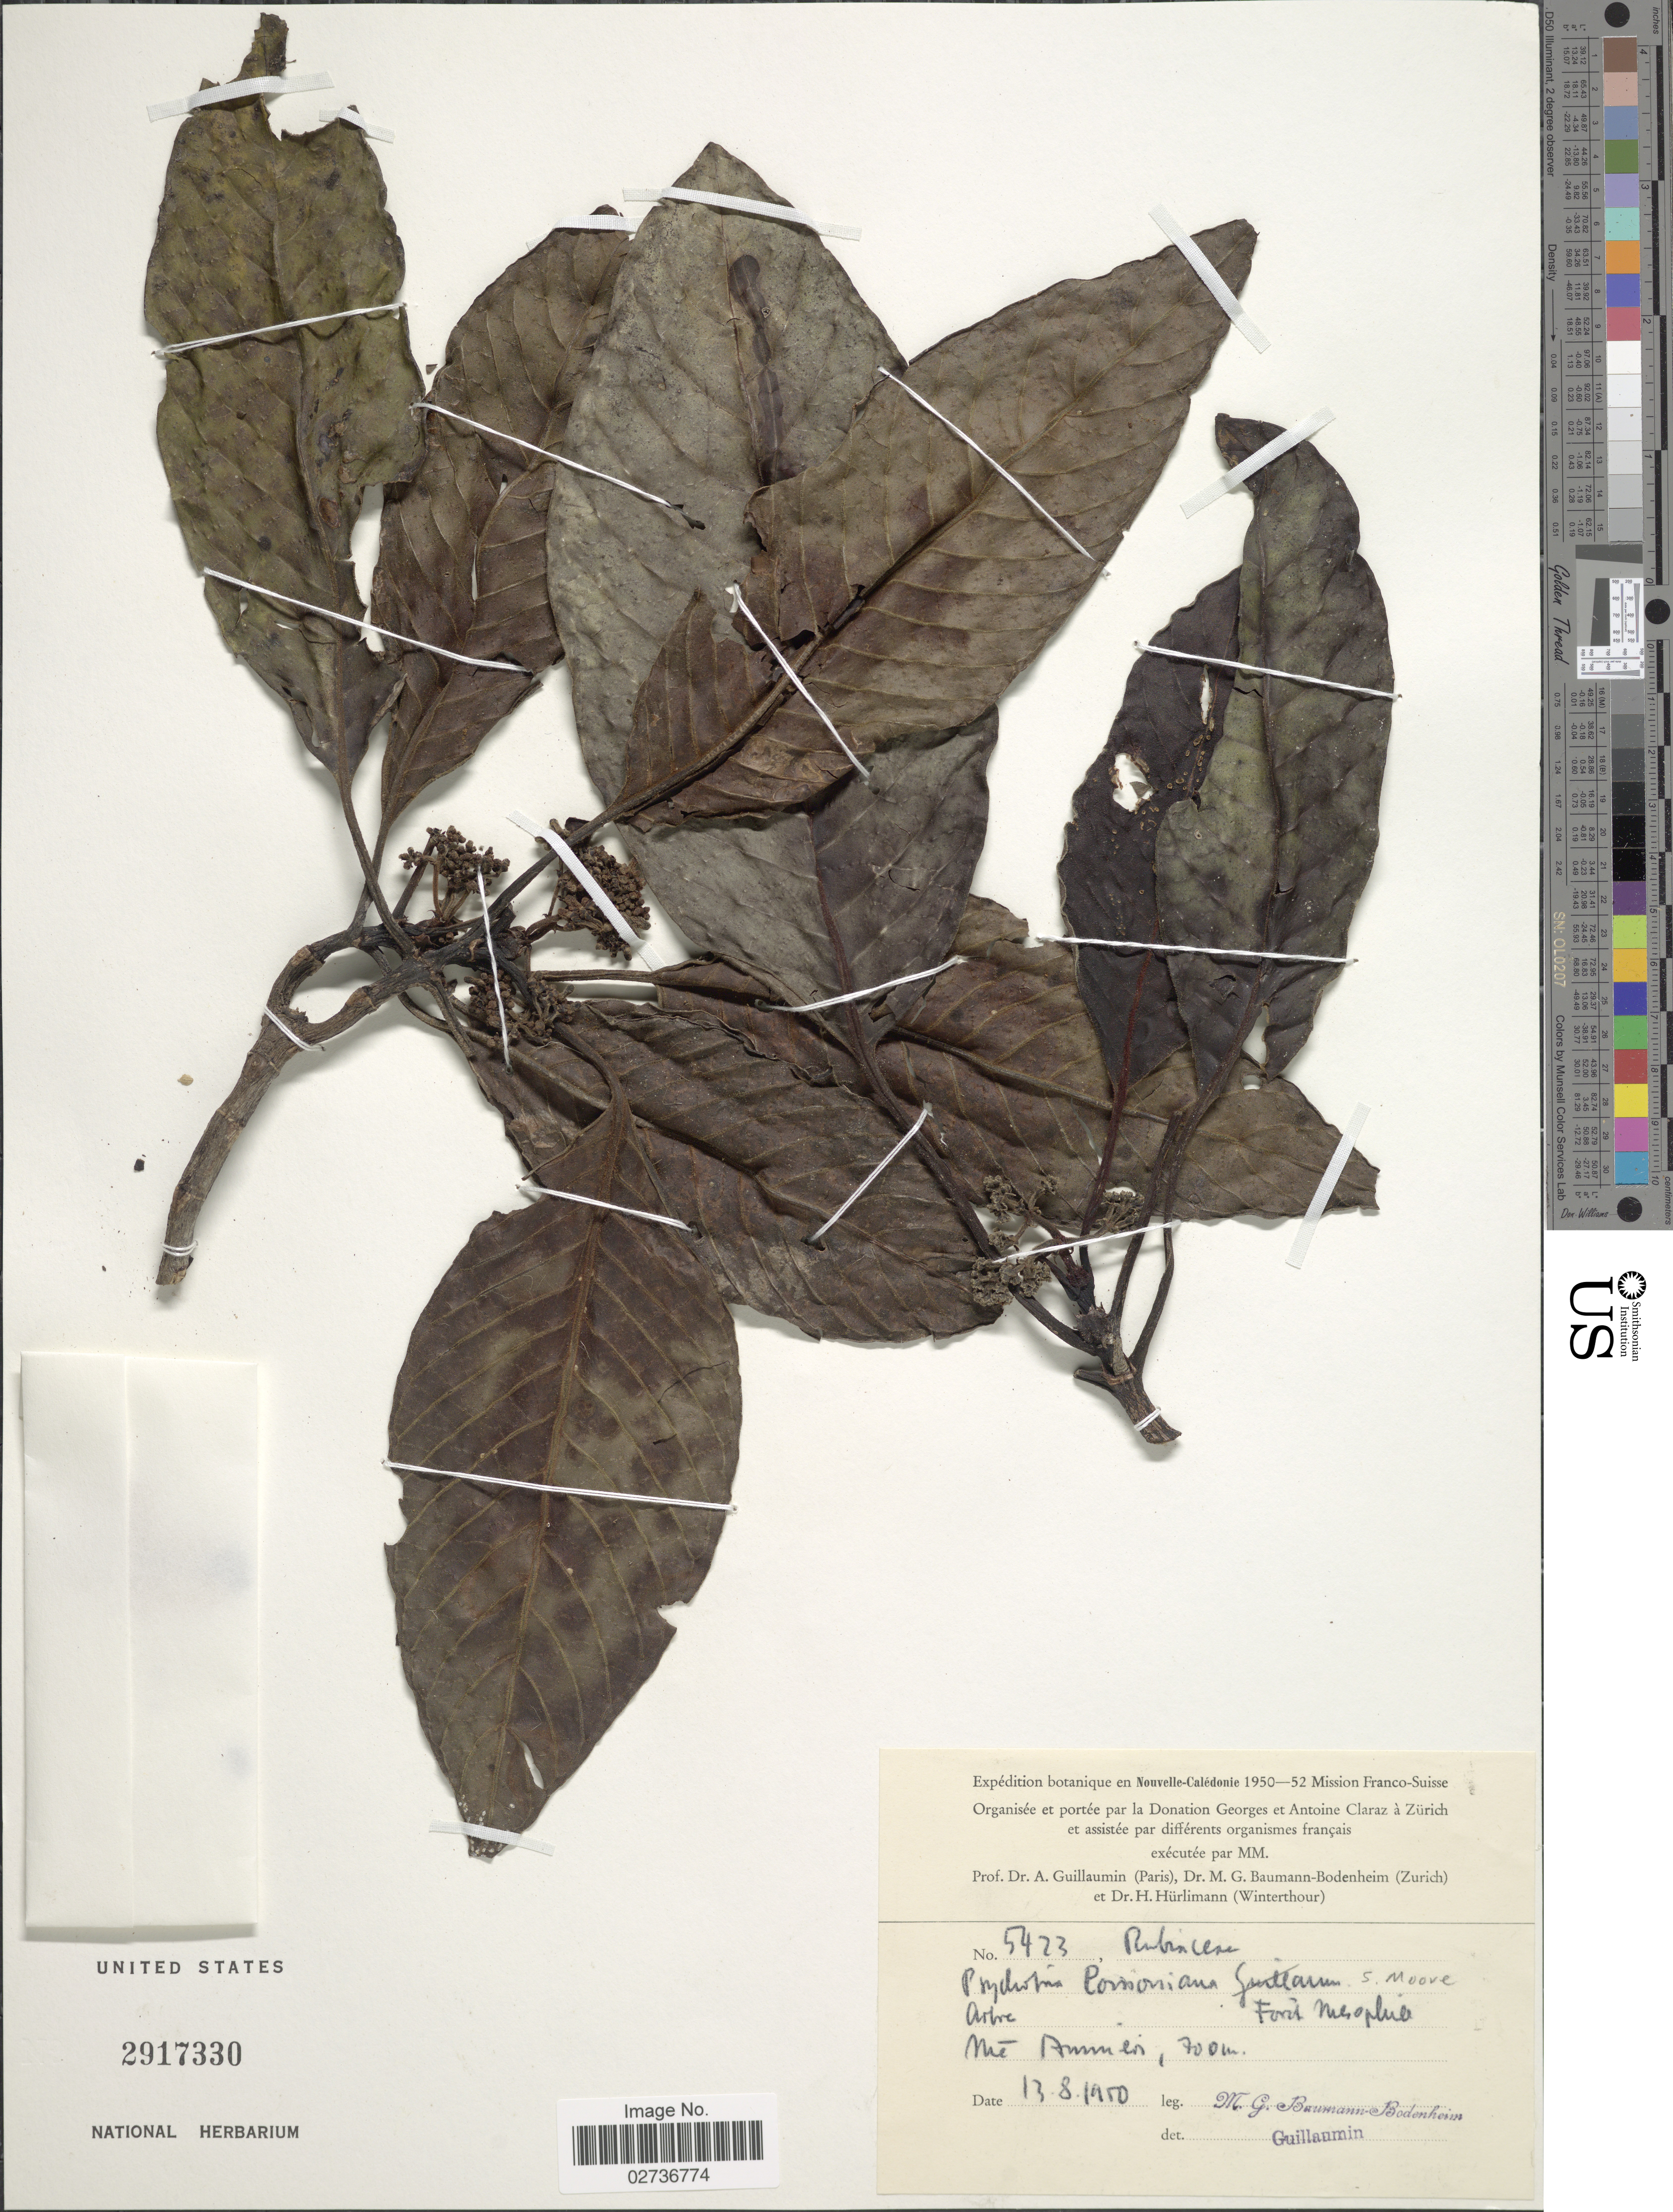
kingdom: Plantae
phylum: Tracheophyta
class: Magnoliopsida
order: Gentianales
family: Rubiaceae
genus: Psychotria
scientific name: Psychotria poissoniana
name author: (Baill.) Guillaumin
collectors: M. G. Baumann-Bodenheim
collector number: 5423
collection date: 1950-08-13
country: New Caledonia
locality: Me Ammeri. [interpreted]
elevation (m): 700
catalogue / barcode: US 2917330